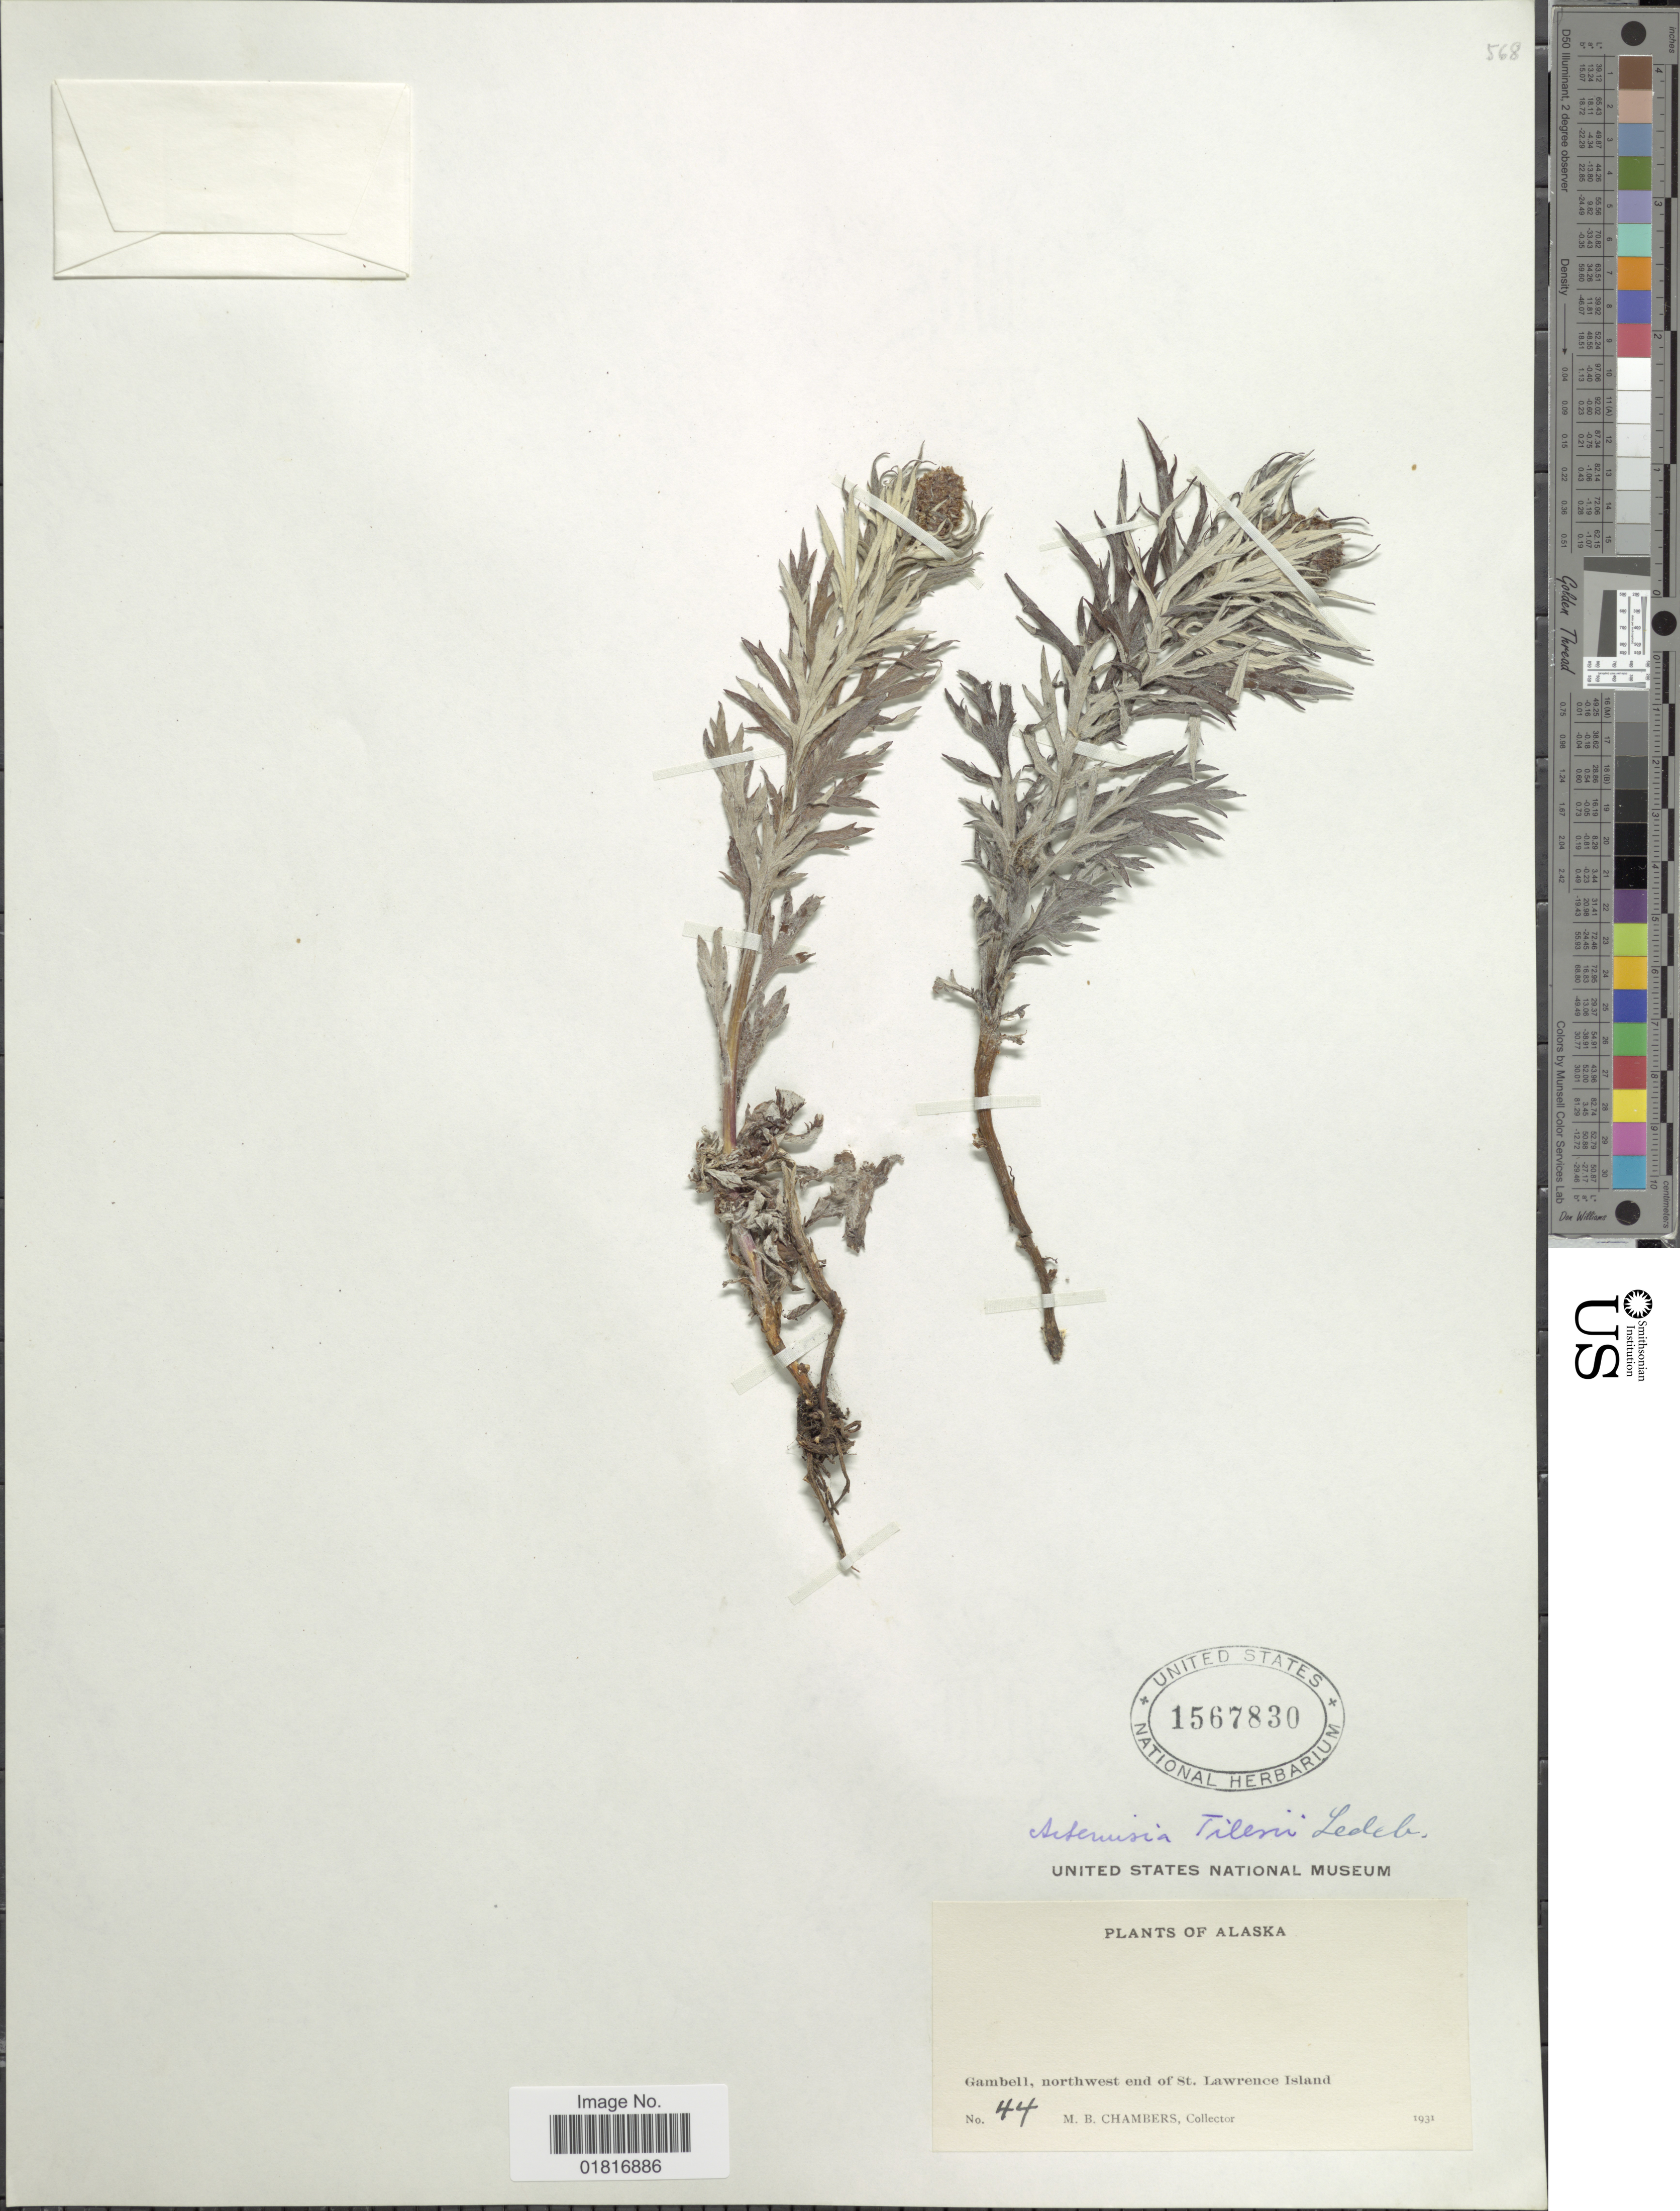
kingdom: Plantae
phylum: Tracheophyta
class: Magnoliopsida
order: Asterales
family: Asteraceae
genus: Artemisia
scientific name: Artemisia tilesii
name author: Ledeb.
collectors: M. Chambers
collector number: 44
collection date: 1931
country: United States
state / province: Alaska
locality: Gambell, northwest end of St. Lawrence Island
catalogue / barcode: US 1567830